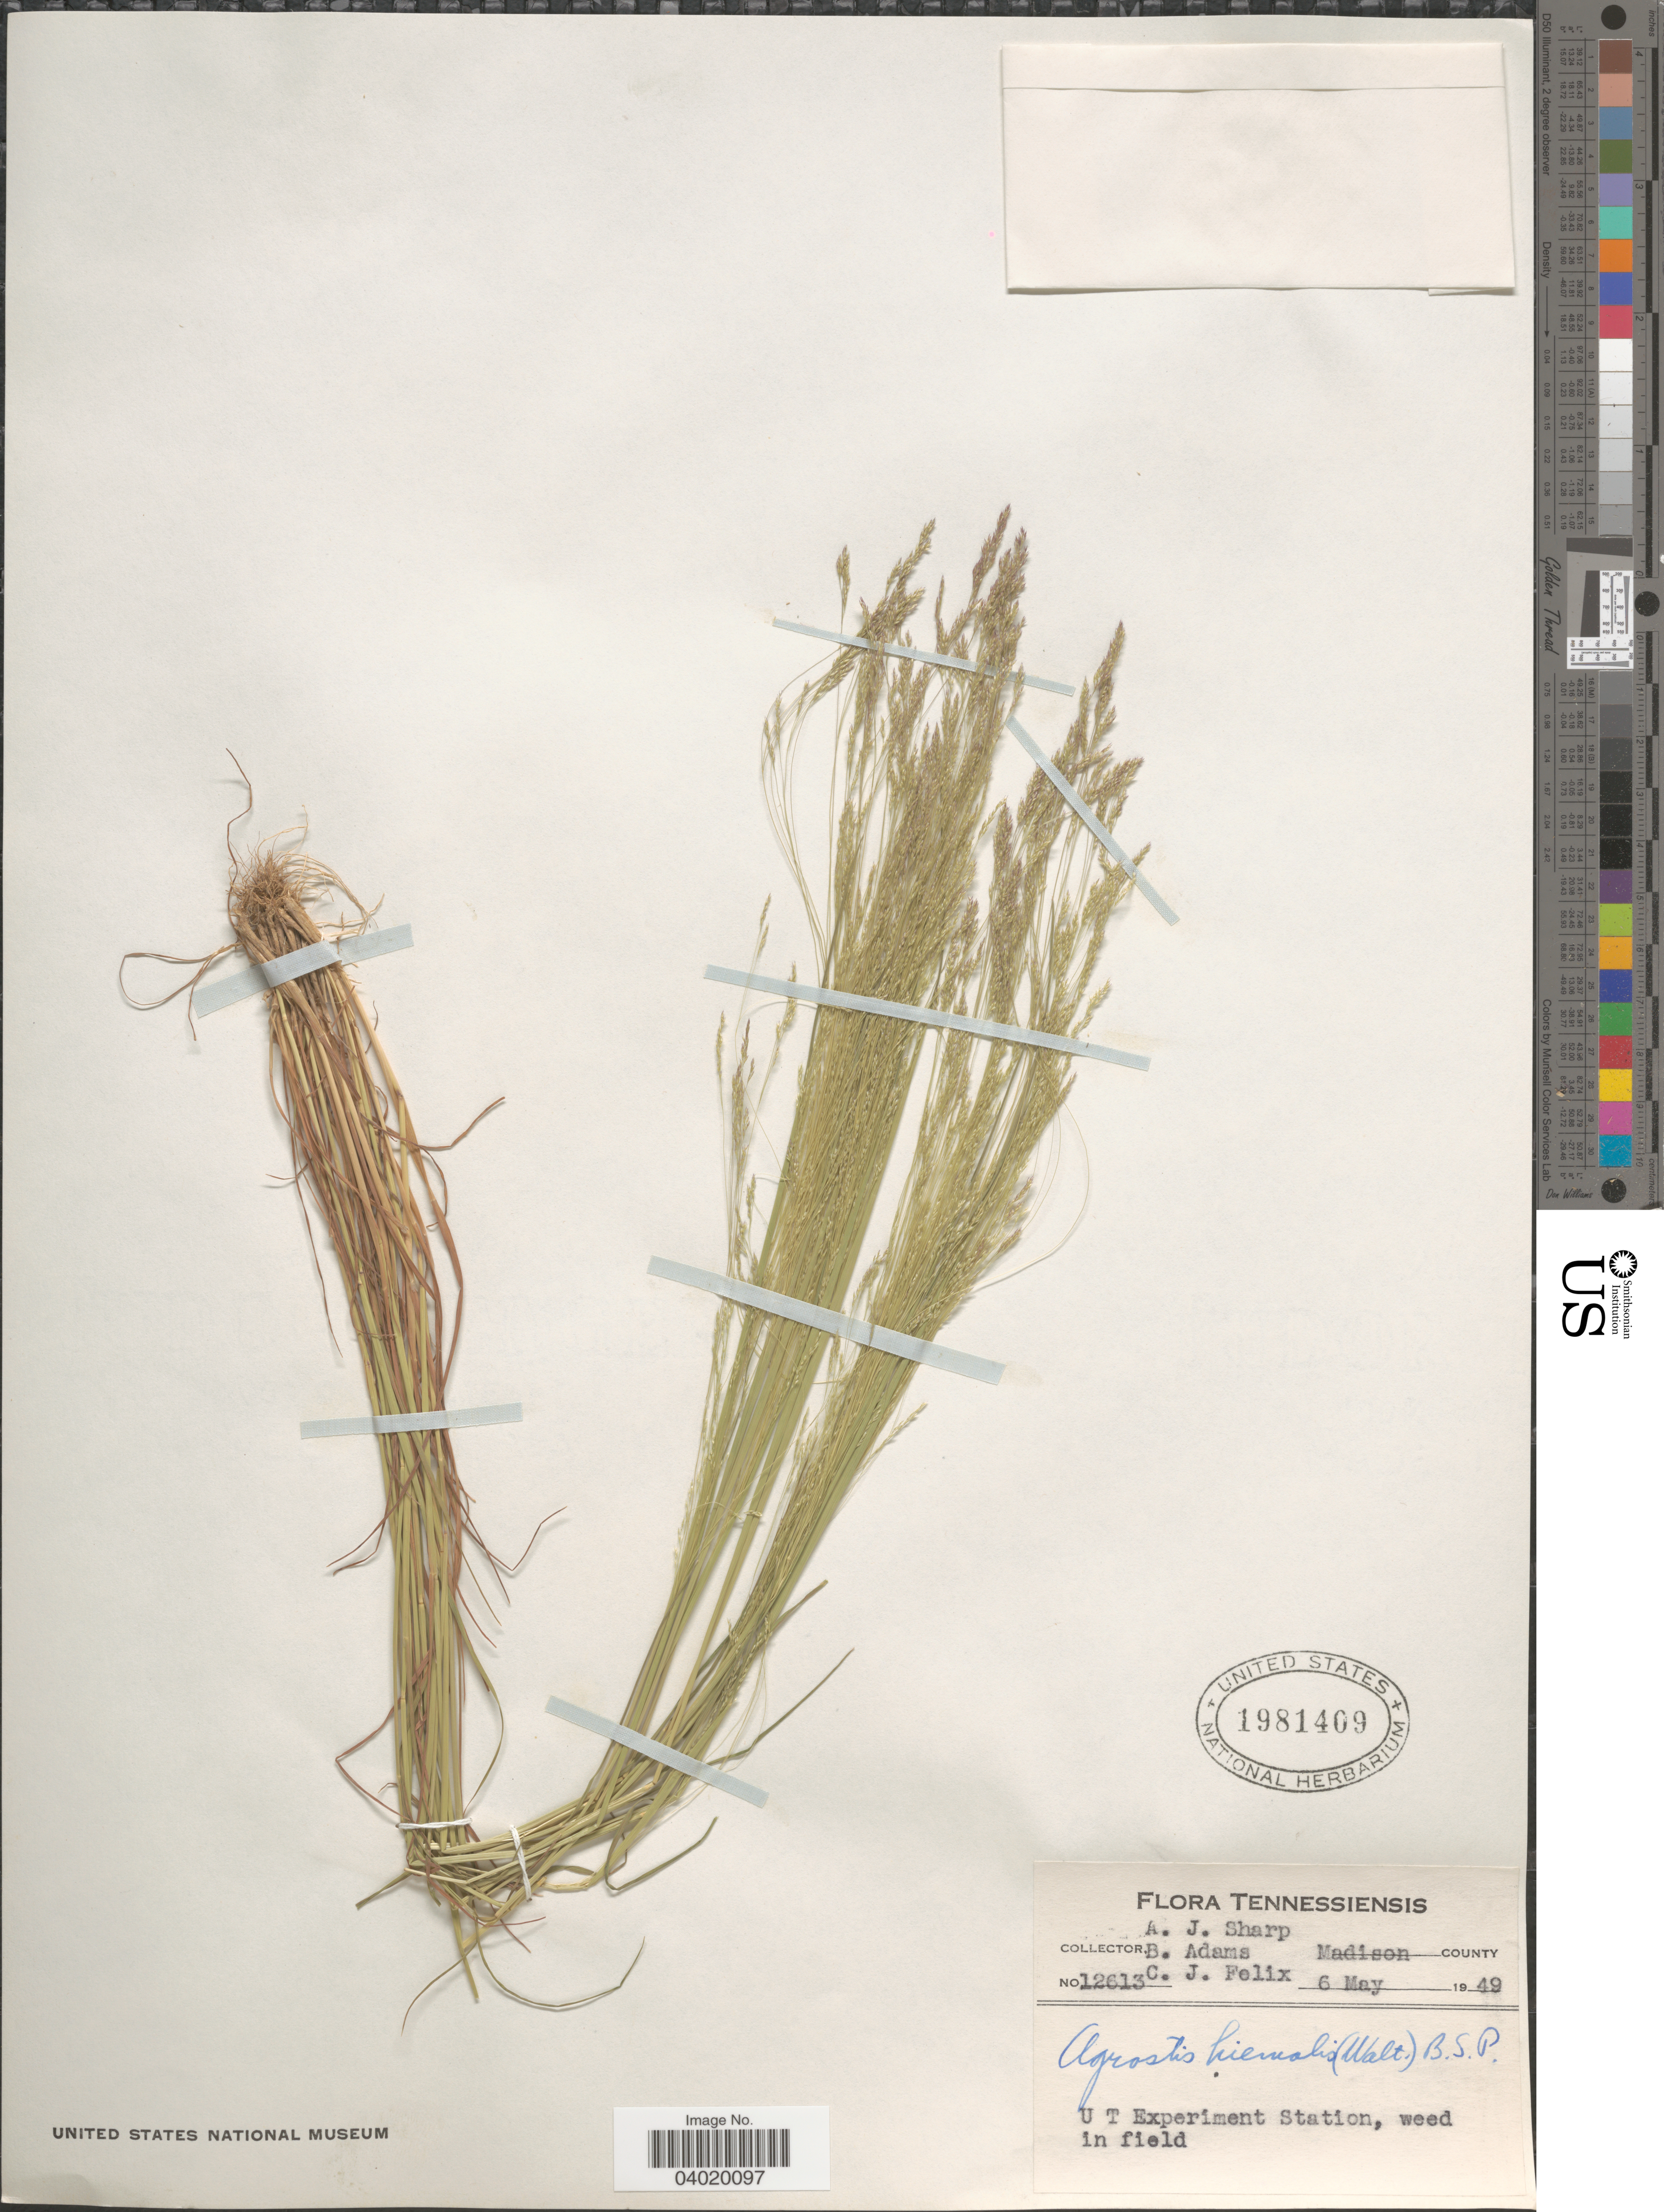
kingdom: Plantae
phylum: Tracheophyta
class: Liliopsida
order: Poales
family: Poaceae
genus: Agrostis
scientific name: Agrostis hyemalis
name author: (Walter) Britton et al.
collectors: A. J. Sharp, B. Adams & C. Felix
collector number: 12613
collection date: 1949-05-06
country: United States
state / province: Tennessee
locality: Madison County. U T Experiment Station, weed in field.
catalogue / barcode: US 1981409